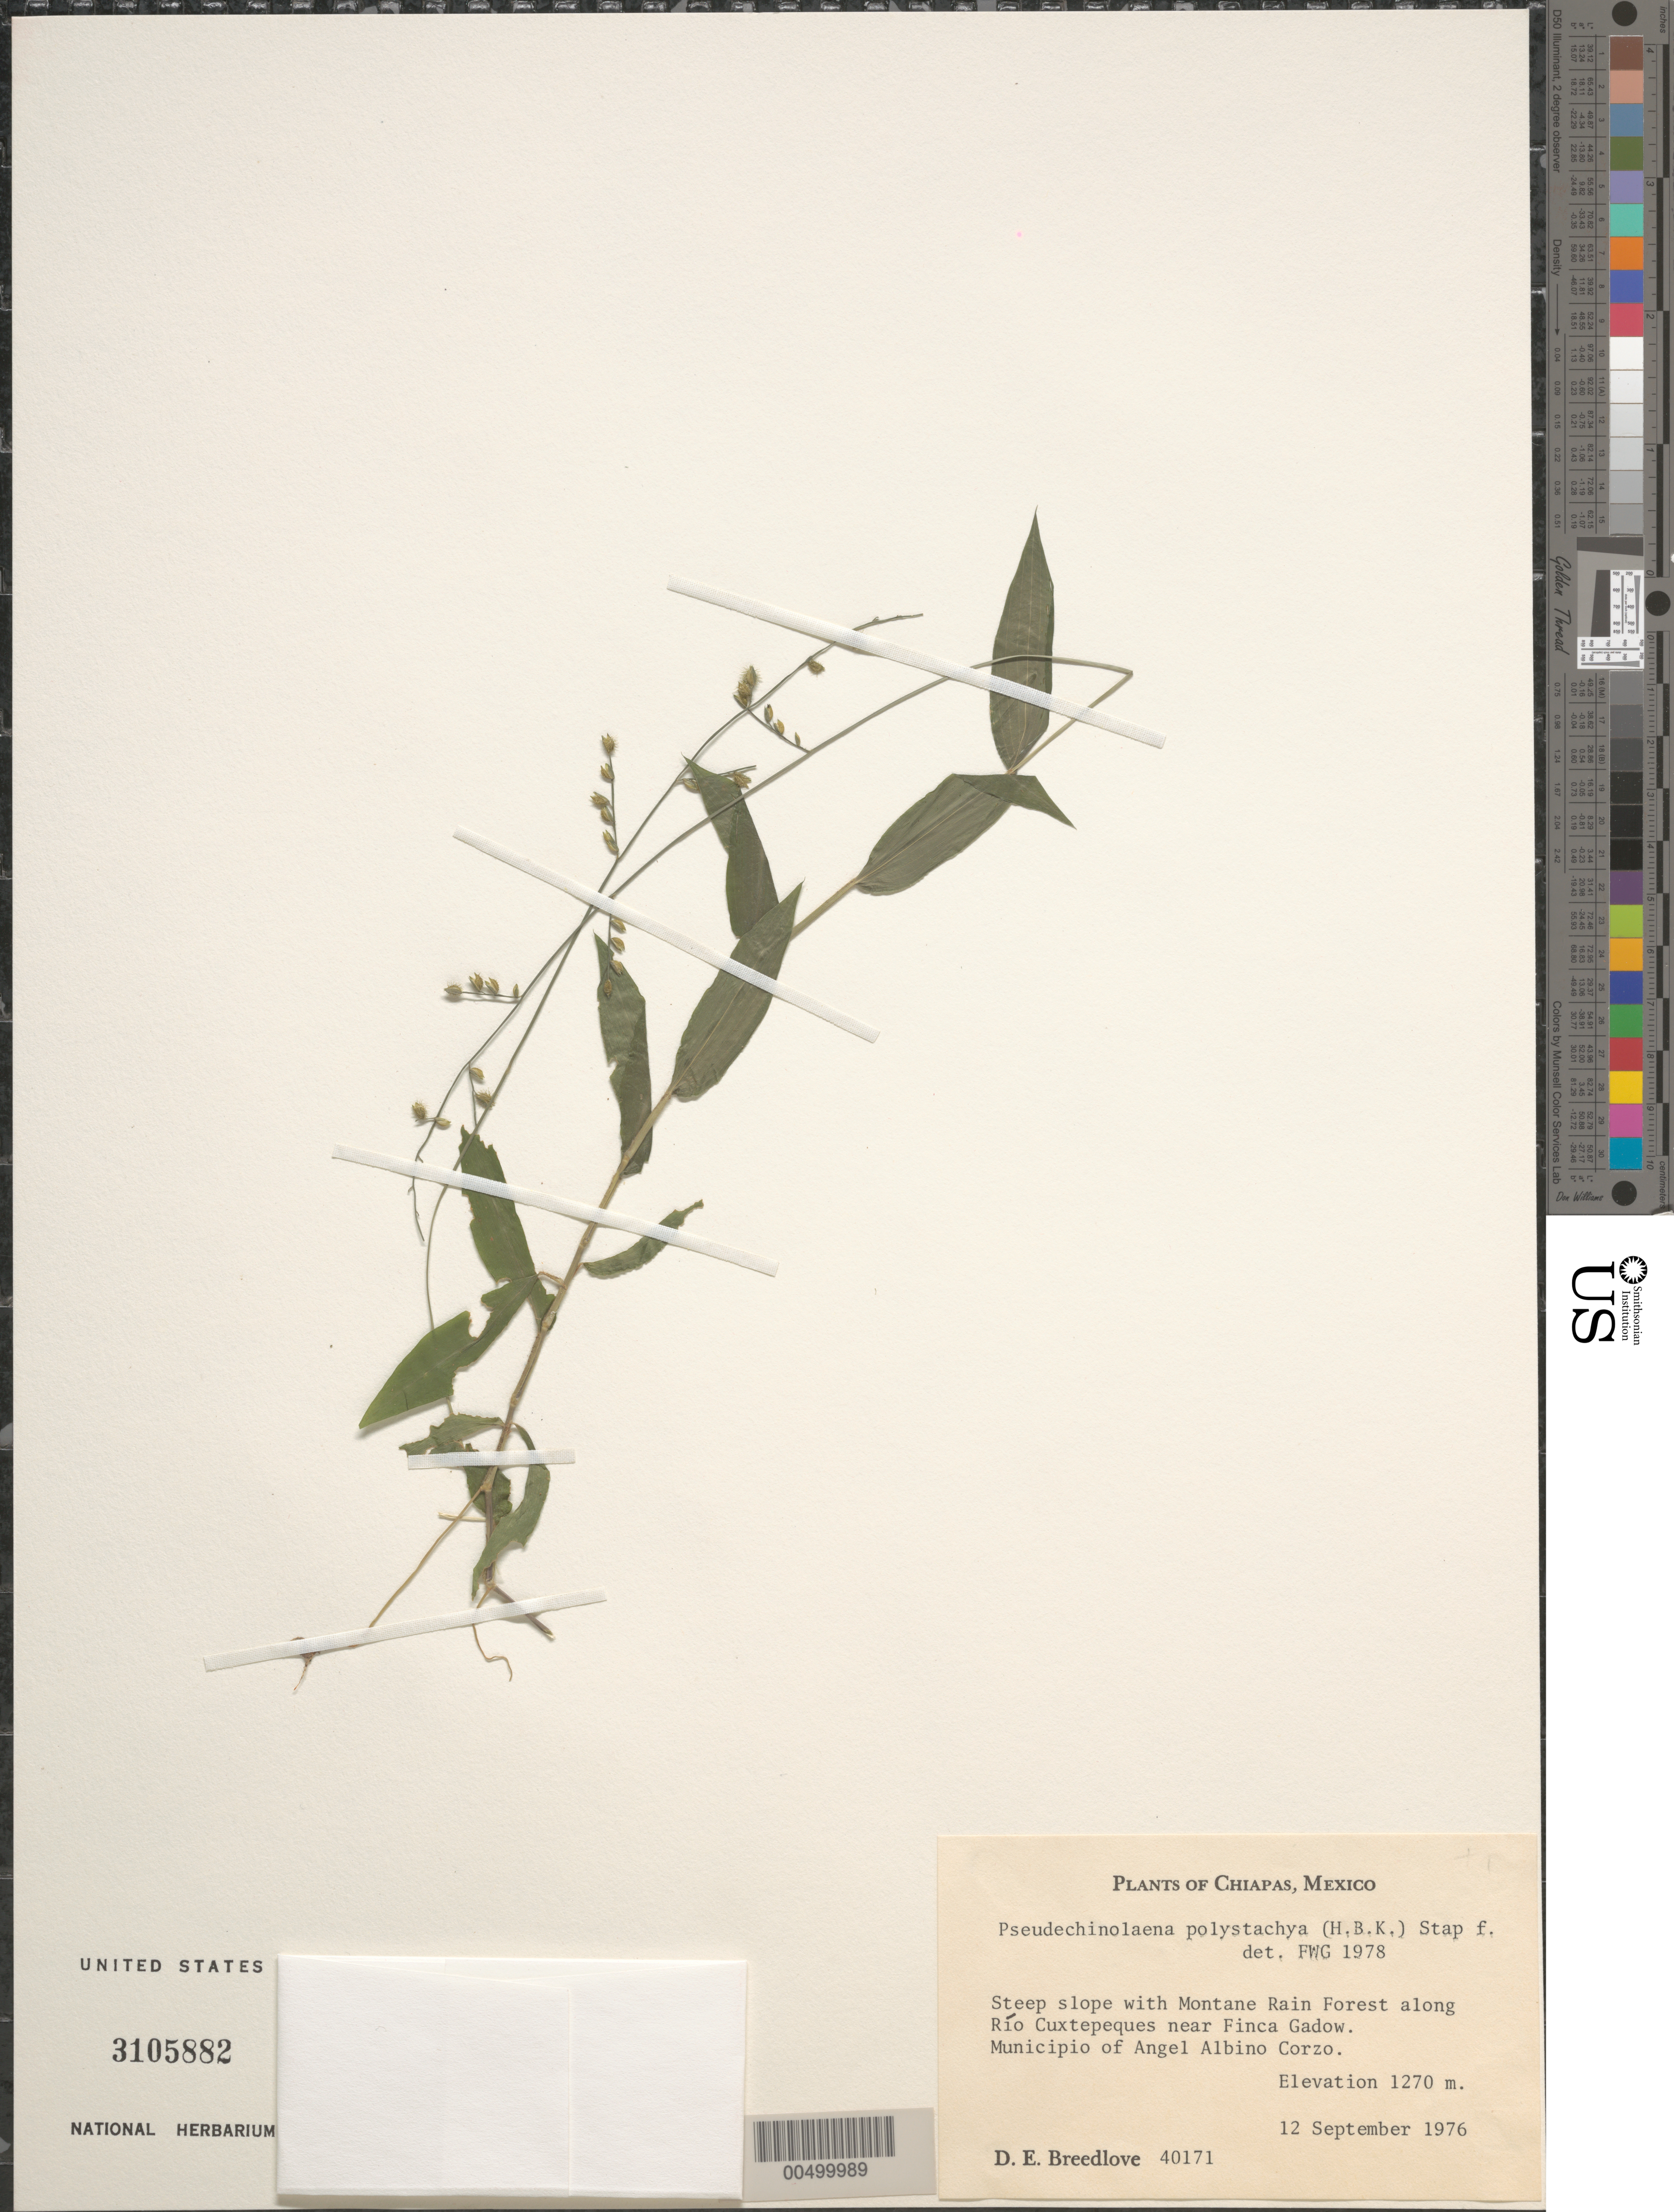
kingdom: Plantae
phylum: Tracheophyta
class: Liliopsida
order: Poales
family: Poaceae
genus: Pseudechinolaena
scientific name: Pseudechinolaena polystachya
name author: (Kunth) Stapf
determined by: Gould, F. W.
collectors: D. E. Breedlove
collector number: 40171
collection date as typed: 12 Sep 1976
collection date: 1976-09-12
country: Mexico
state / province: Chiapas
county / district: Angel Albino Corzo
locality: Along R¡o Cuxtepeques near Finca Gadow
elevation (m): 1270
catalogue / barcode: US 3105882